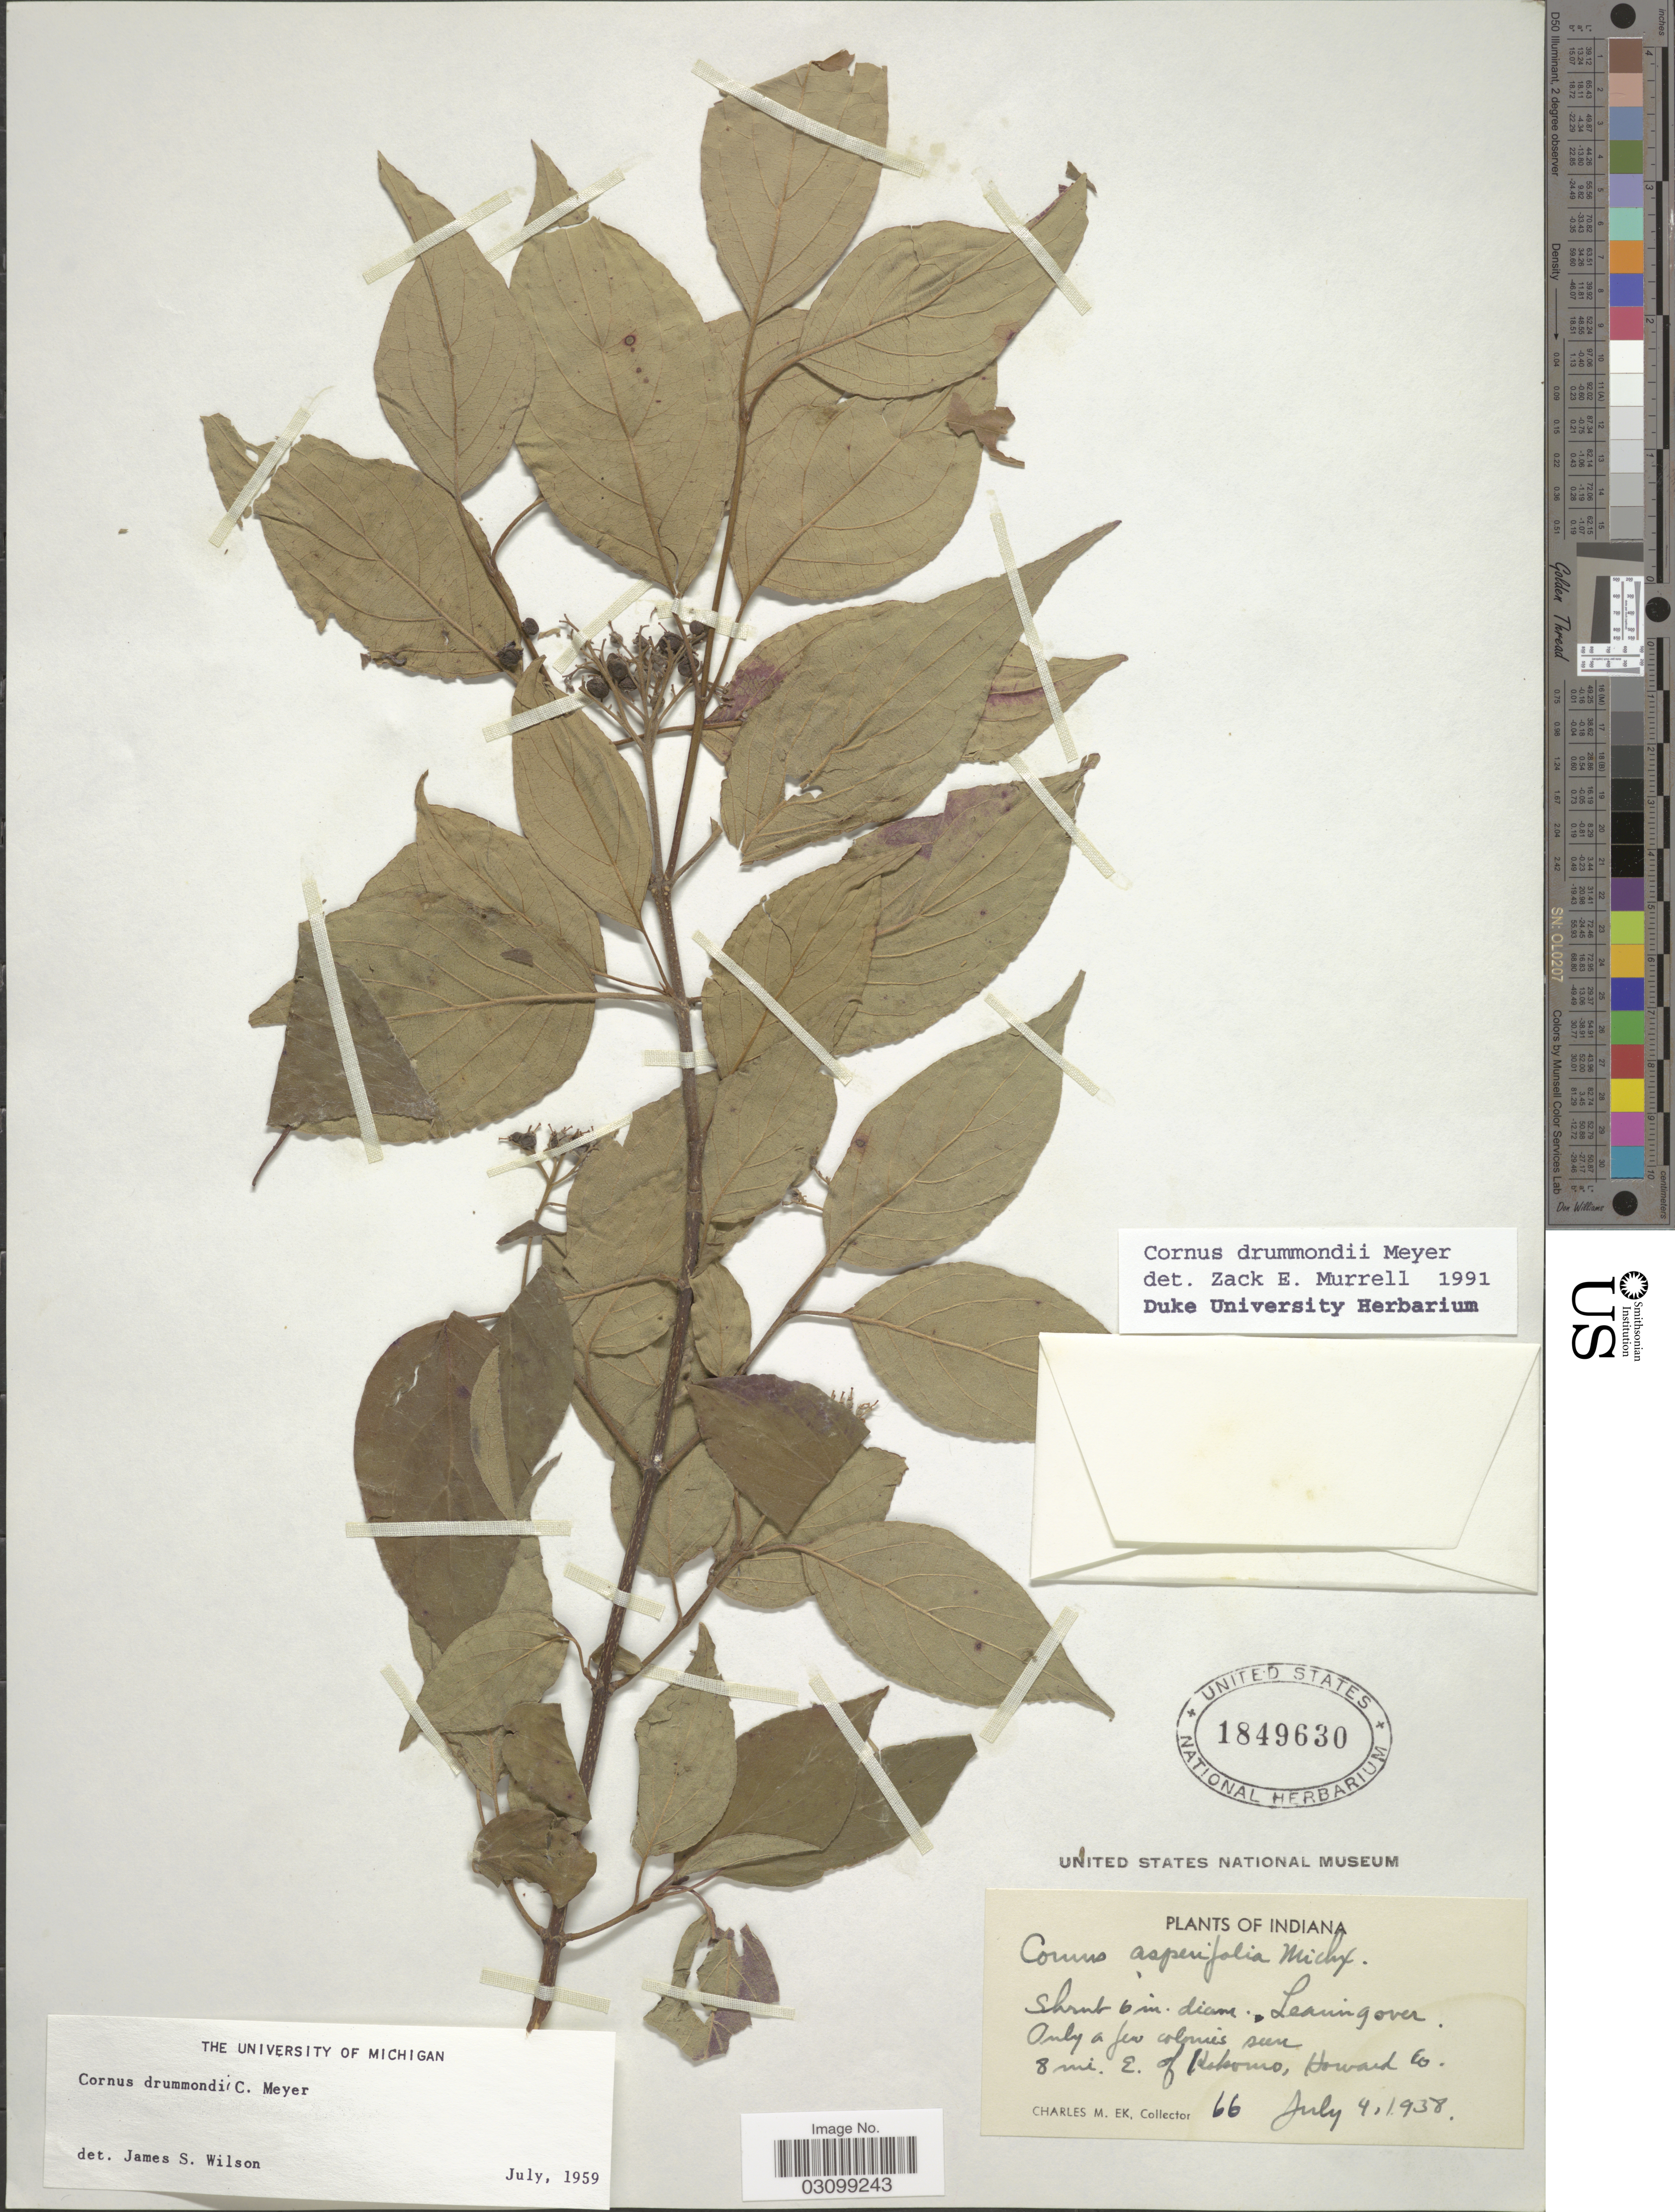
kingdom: Plantae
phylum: Tracheophyta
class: Magnoliopsida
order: Cornales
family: Cornaceae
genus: Cornus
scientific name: Cornus drummondii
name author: C.A. Mey.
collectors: C. Ek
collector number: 66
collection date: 1938-07-04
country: United States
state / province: Indiana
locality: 8 mi. E. of Kokomo, Howard Co.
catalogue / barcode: US 1849630